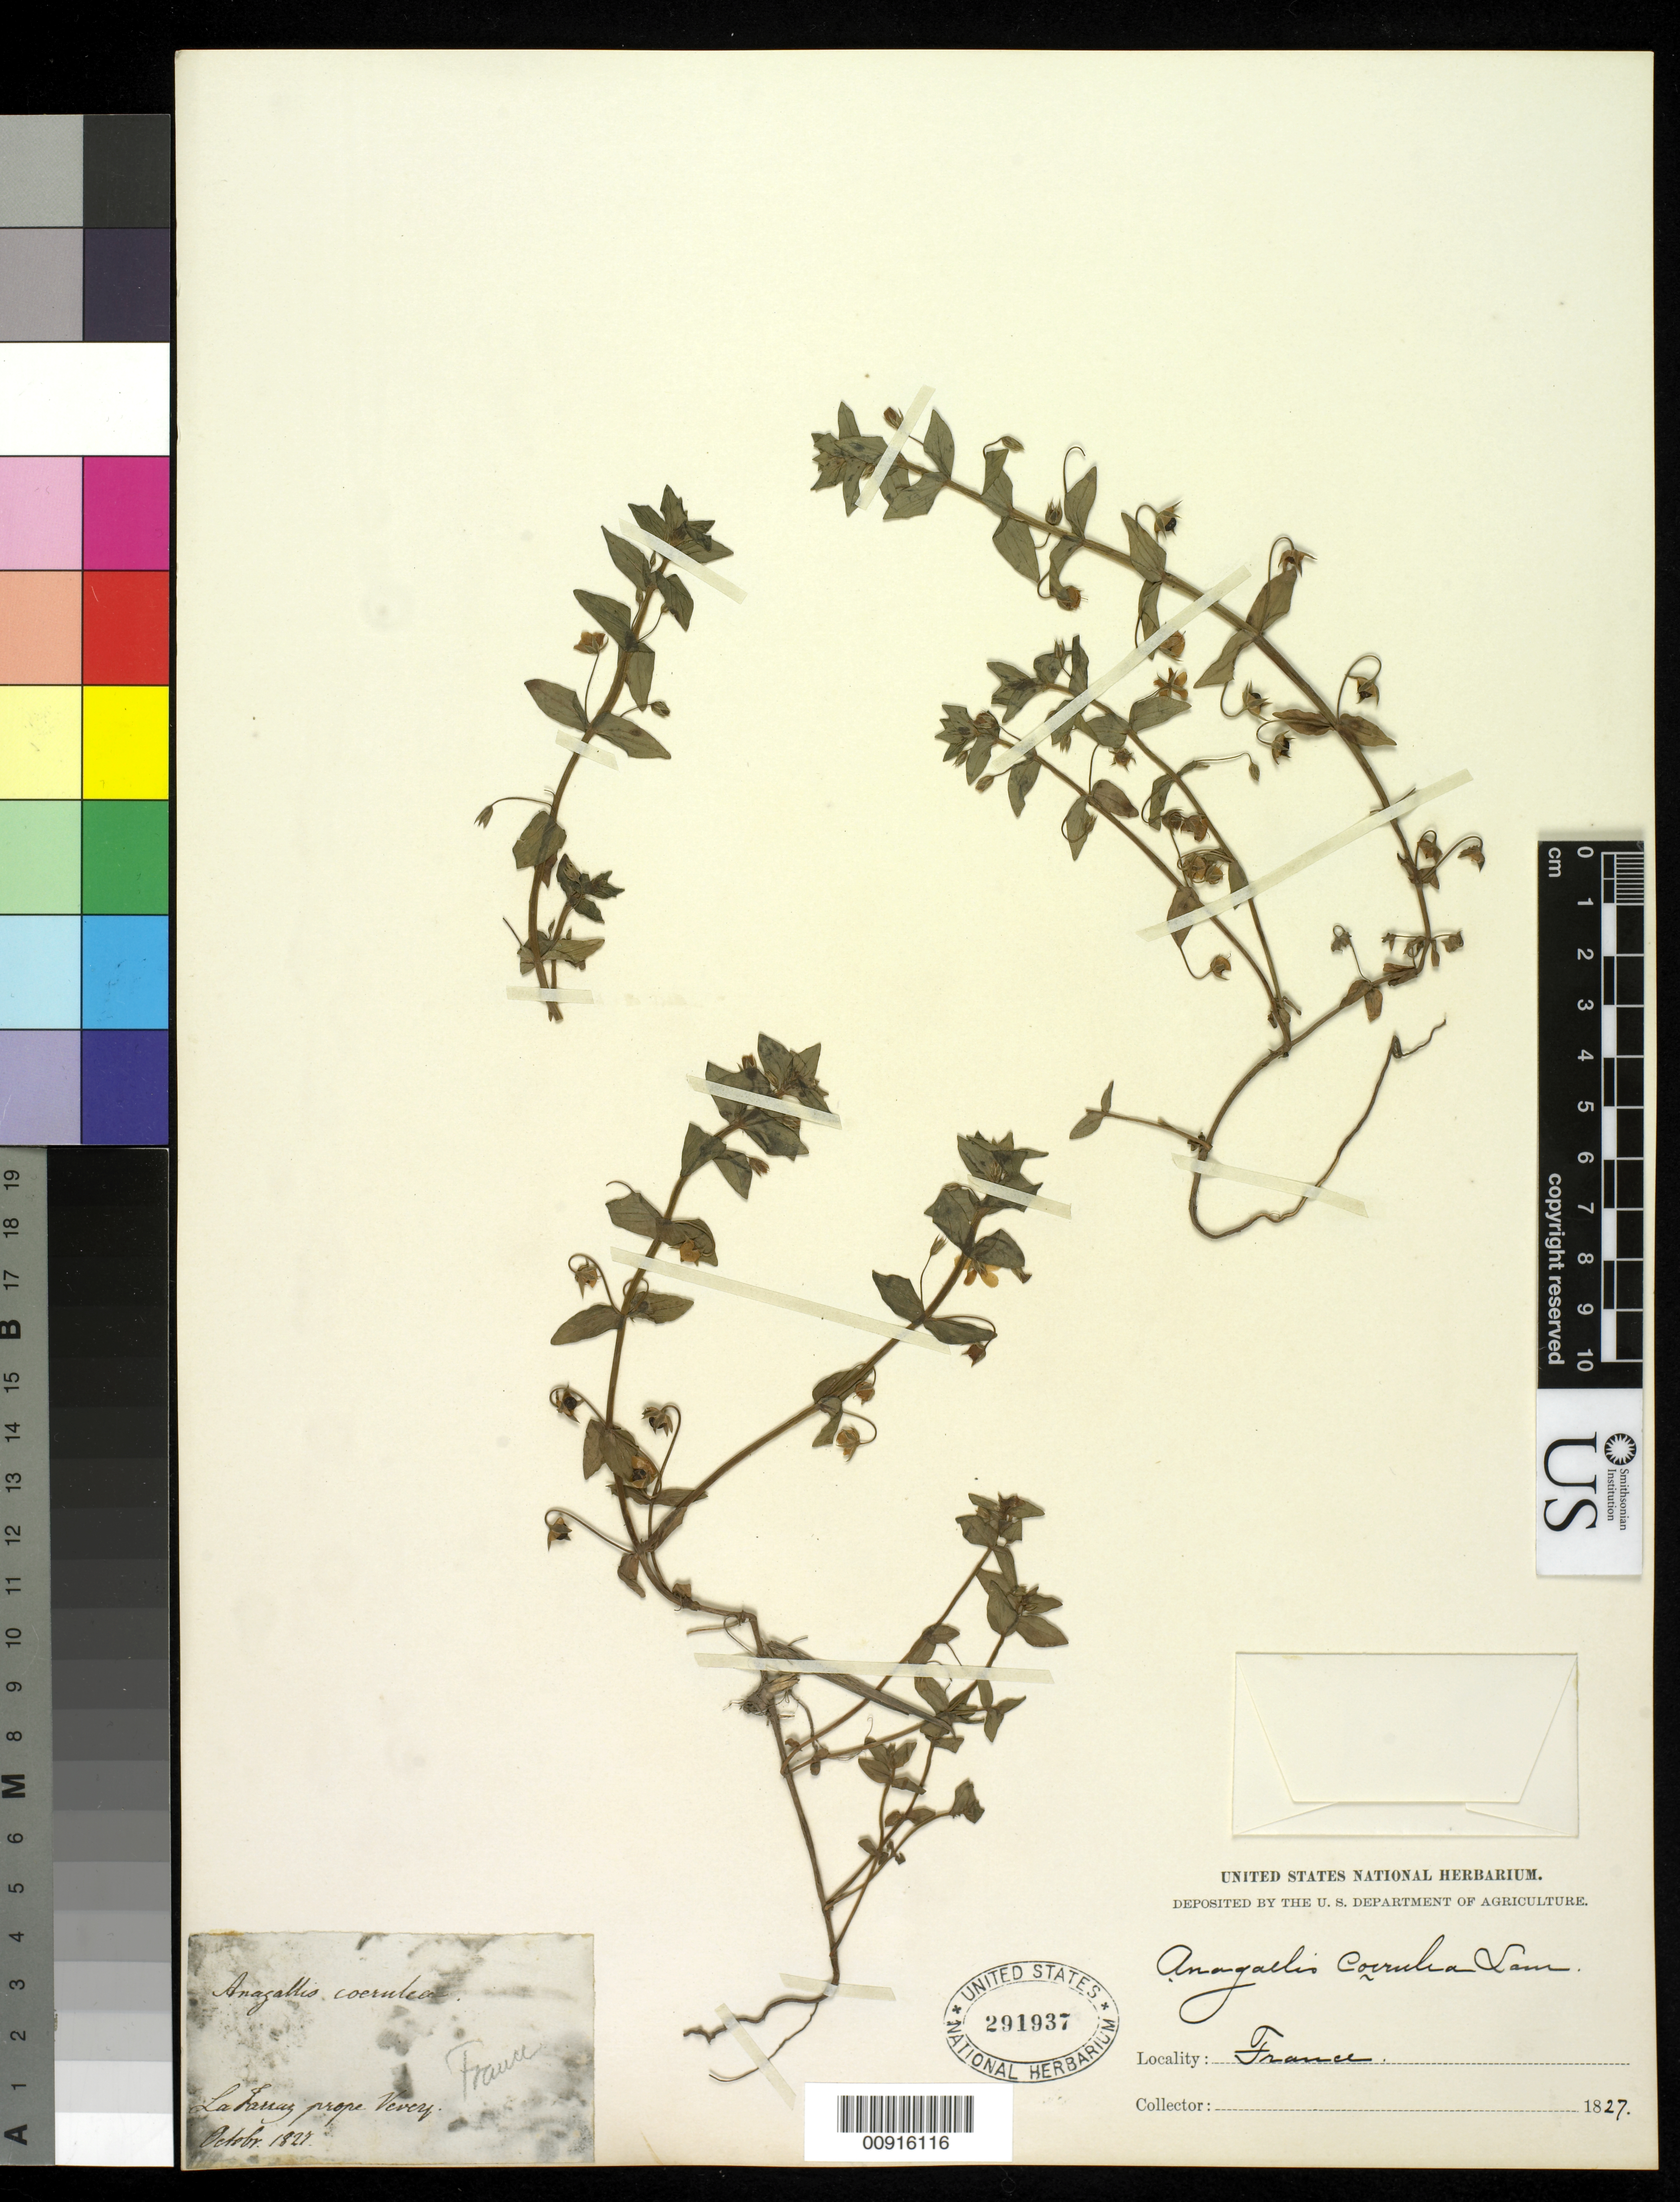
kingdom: Plantae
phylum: Tracheophyta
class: Magnoliopsida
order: Ericales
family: Primulaceae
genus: Anagallis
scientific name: Anagallis caerulea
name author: L.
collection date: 1827-10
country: France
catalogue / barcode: US 291937